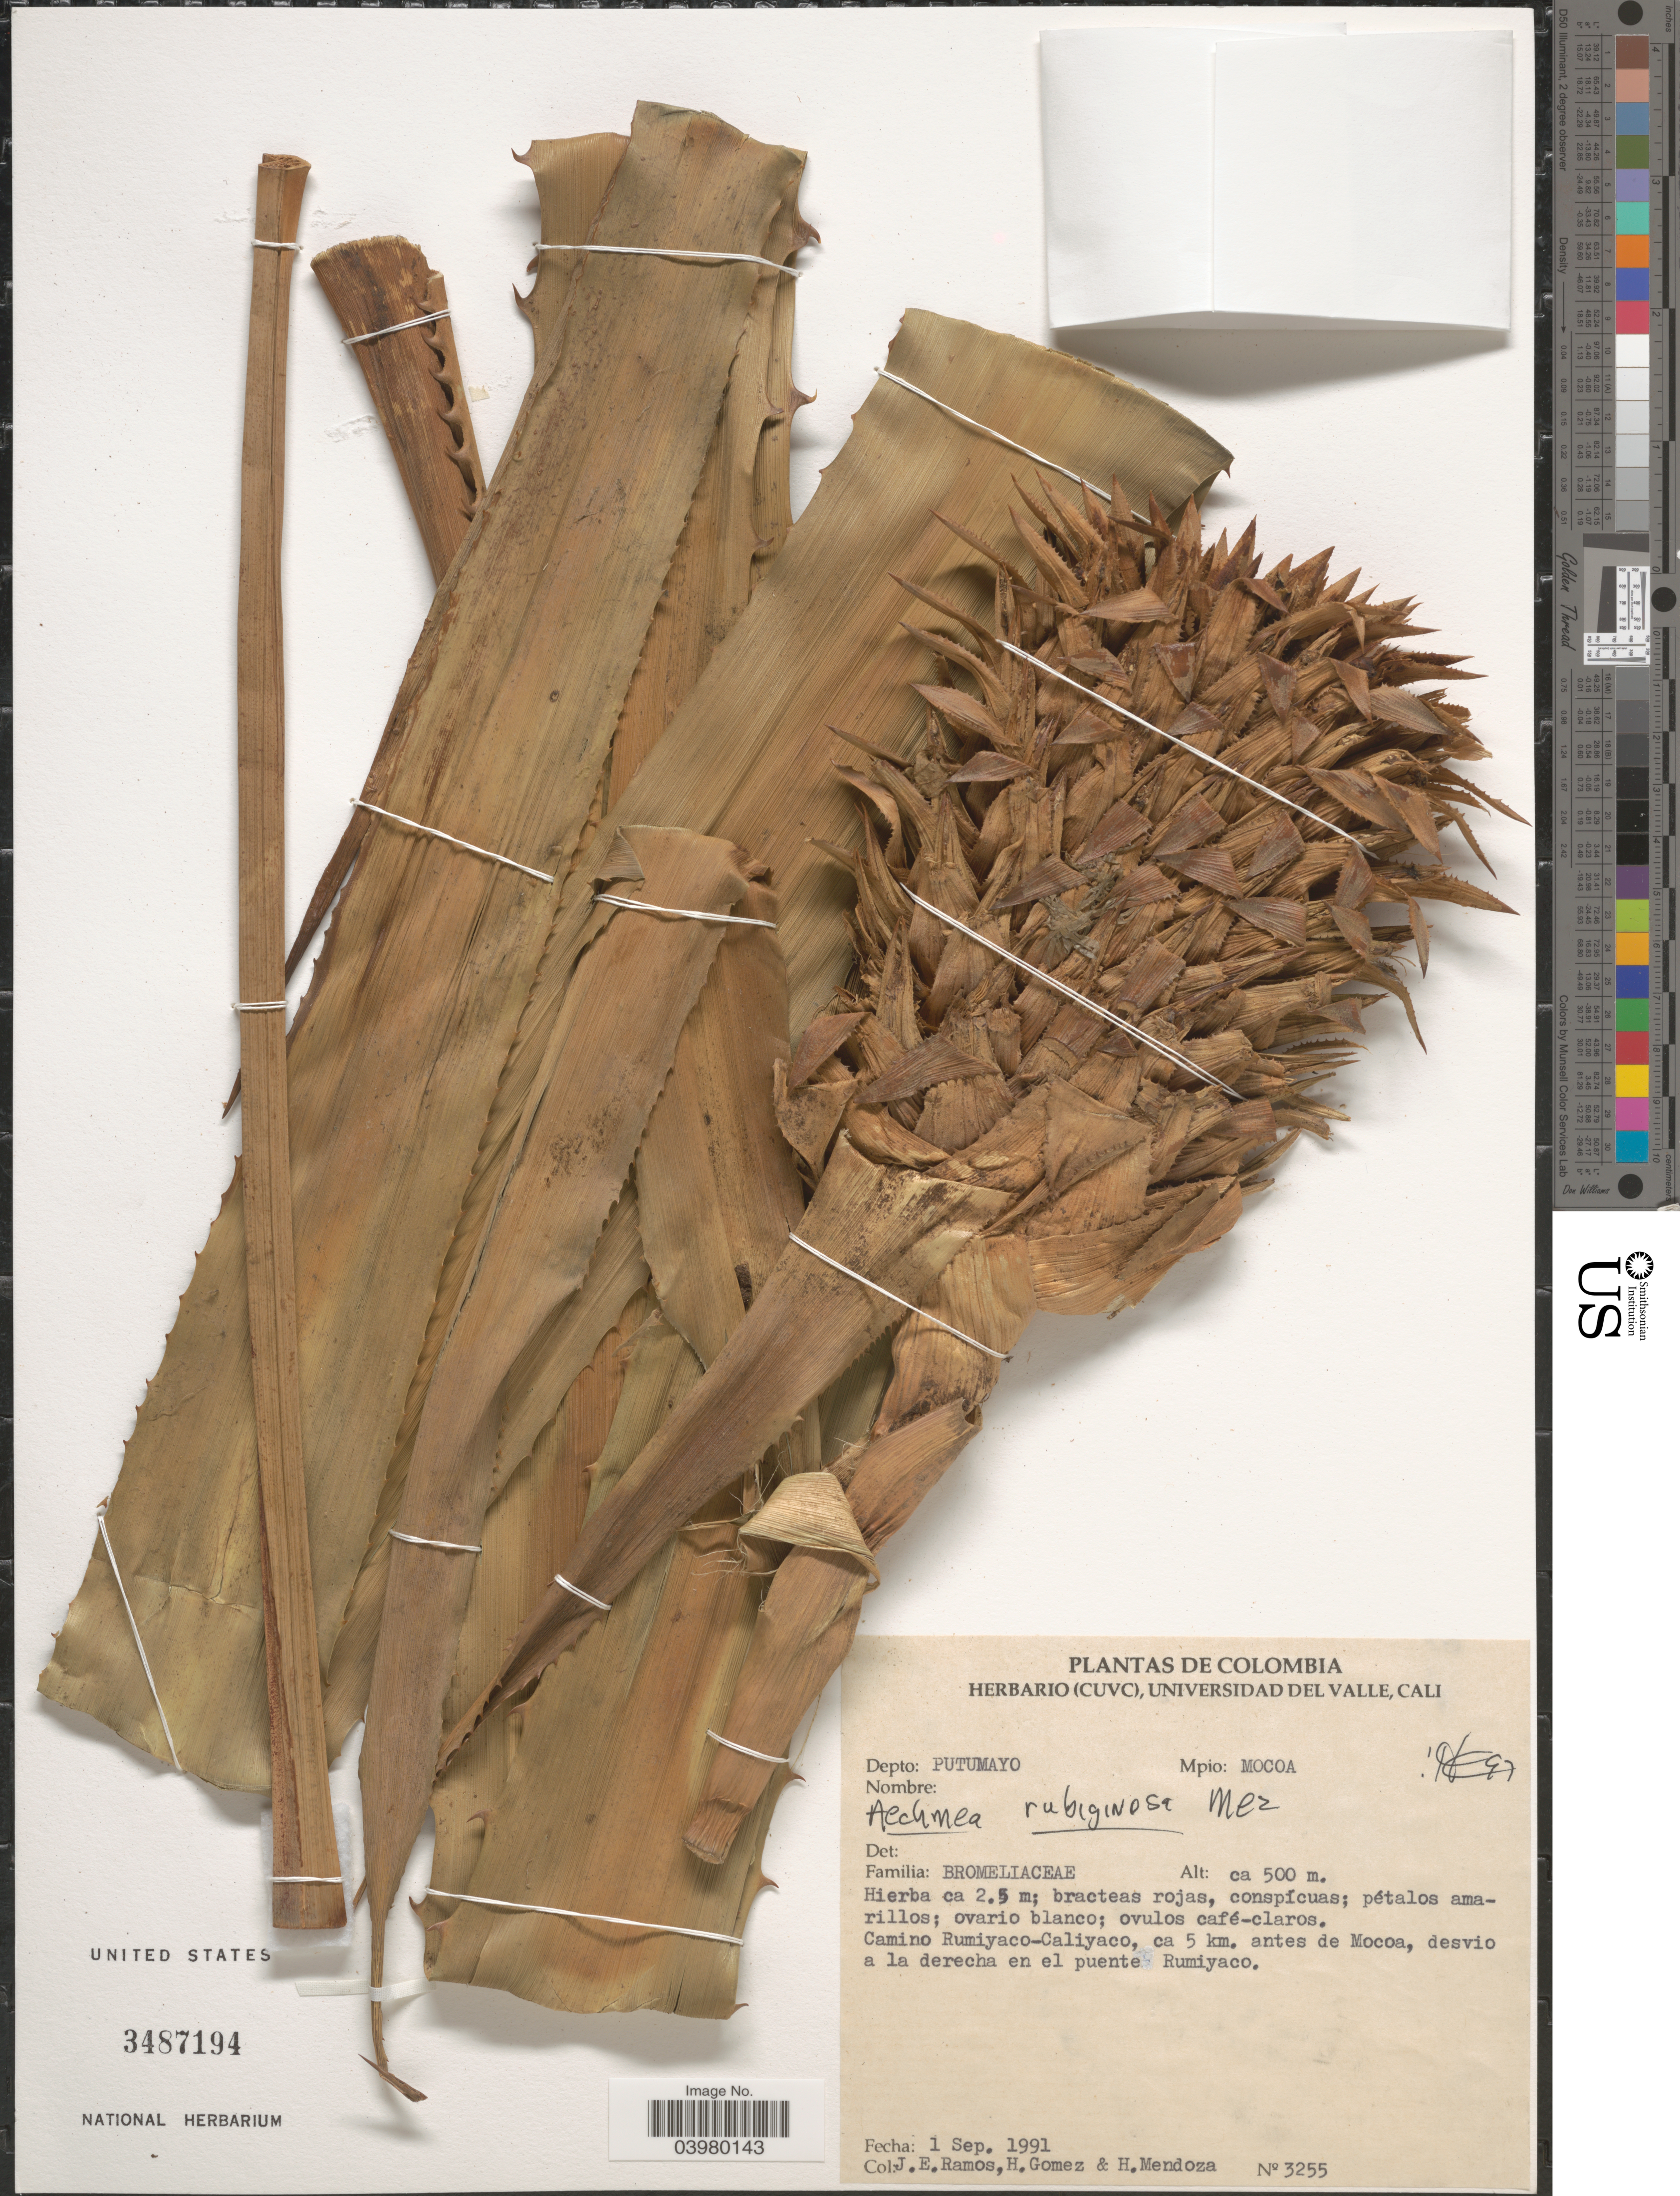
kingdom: Plantae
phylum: Tracheophyta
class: Liliopsida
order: Poales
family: Bromeliaceae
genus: Aechmea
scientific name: Aechmea rubiginosa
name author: Mez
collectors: J. E. Ramos, H. Gomez & H. Mendoza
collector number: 3255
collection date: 1991-09-01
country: Colombia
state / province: Putumayo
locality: Depto: Putumayo. Mpio: Mocoa. Camino Rumiyaco-Caliyaco, ca 5 km. antes de Mocoa, desvio a la derecha en el puente Rumiyaco.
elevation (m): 500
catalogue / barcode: US 3487194